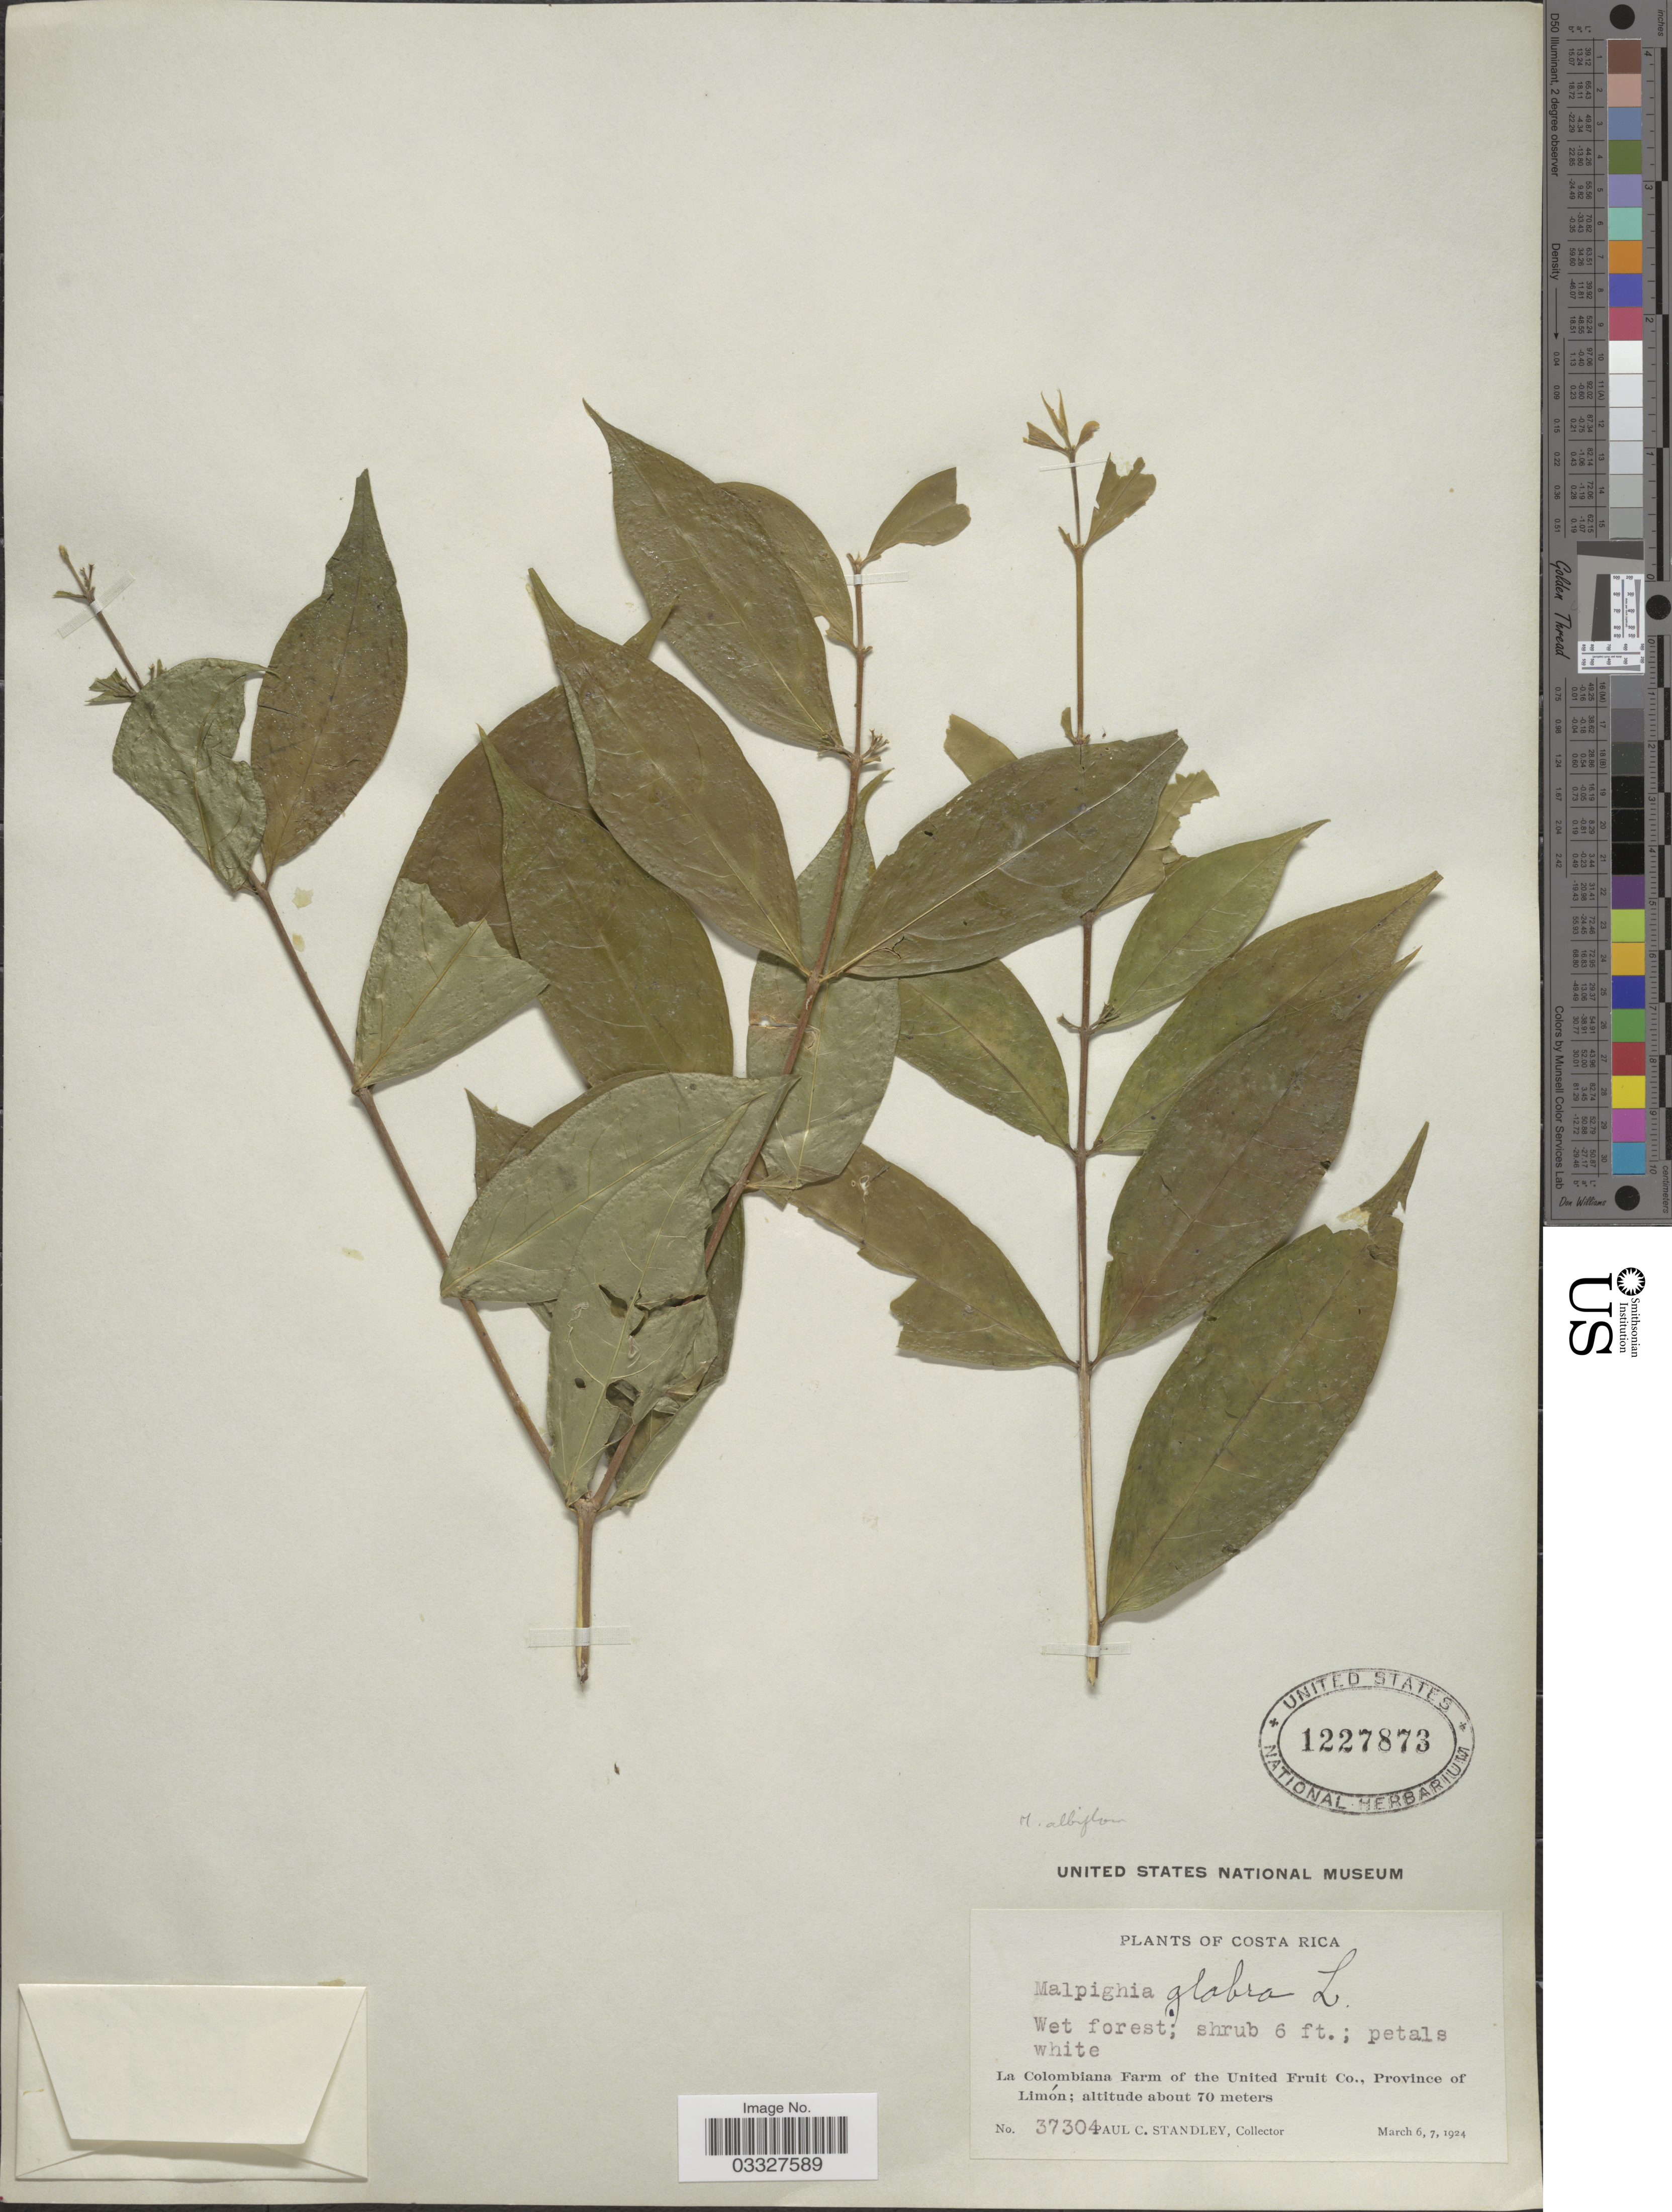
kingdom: Plantae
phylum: Tracheophyta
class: Magnoliopsida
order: Malpighiales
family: Malpighiaceae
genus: Malpighia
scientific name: Malpighia albiflora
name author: (Cuatrec.) Cuatrec.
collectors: P. C. Standley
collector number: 37304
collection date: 1924-03-06/1924-03-07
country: Costa Rica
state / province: Limón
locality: La Colombiana Farm of the United Fruit Co.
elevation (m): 70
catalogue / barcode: US 1227873